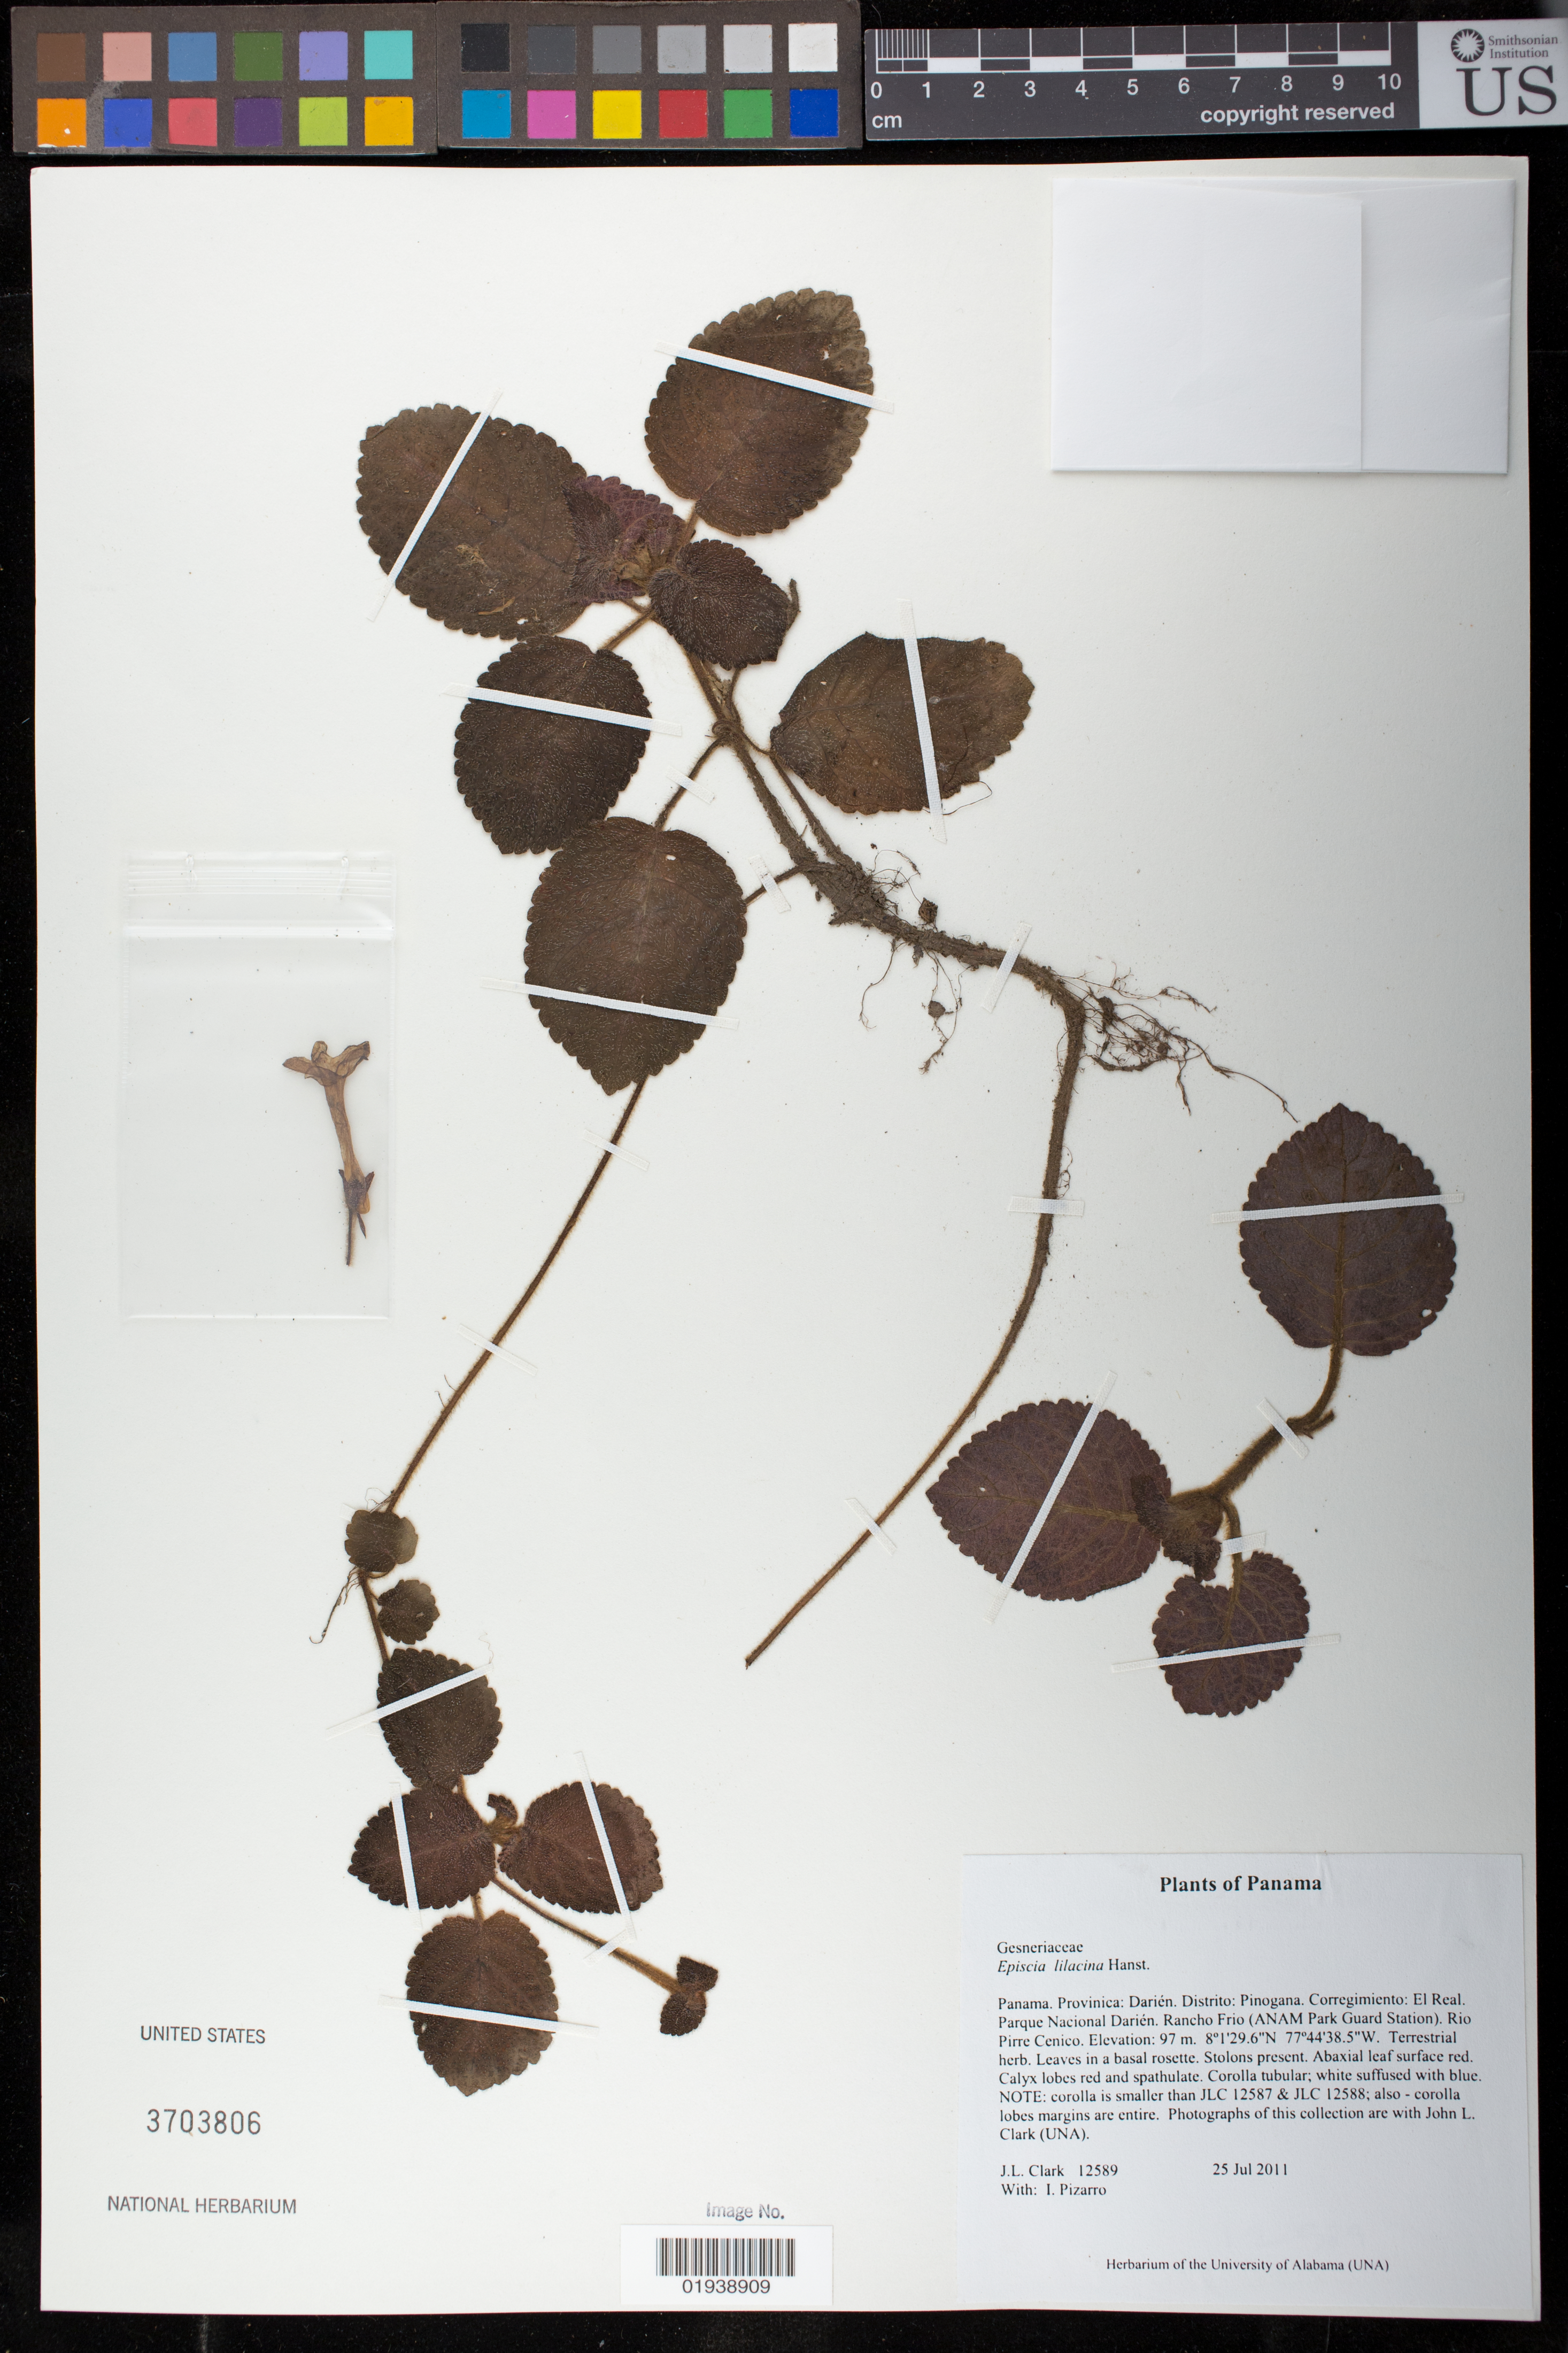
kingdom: Plantae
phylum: Tracheophyta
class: Magnoliopsida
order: Lamiales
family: Gesneriaceae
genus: Episcia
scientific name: Episcia lilacina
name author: Hanst.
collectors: J. L. Clark & I. Pizarro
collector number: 12589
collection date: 2011-07-25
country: Panama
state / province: Darién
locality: Distrito Pinogana. El Real. Parque Nacional Darién. Rancho Frio (ANAM Park Guard Station), Rio Pirre Cenico.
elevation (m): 97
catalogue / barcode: US 3703806